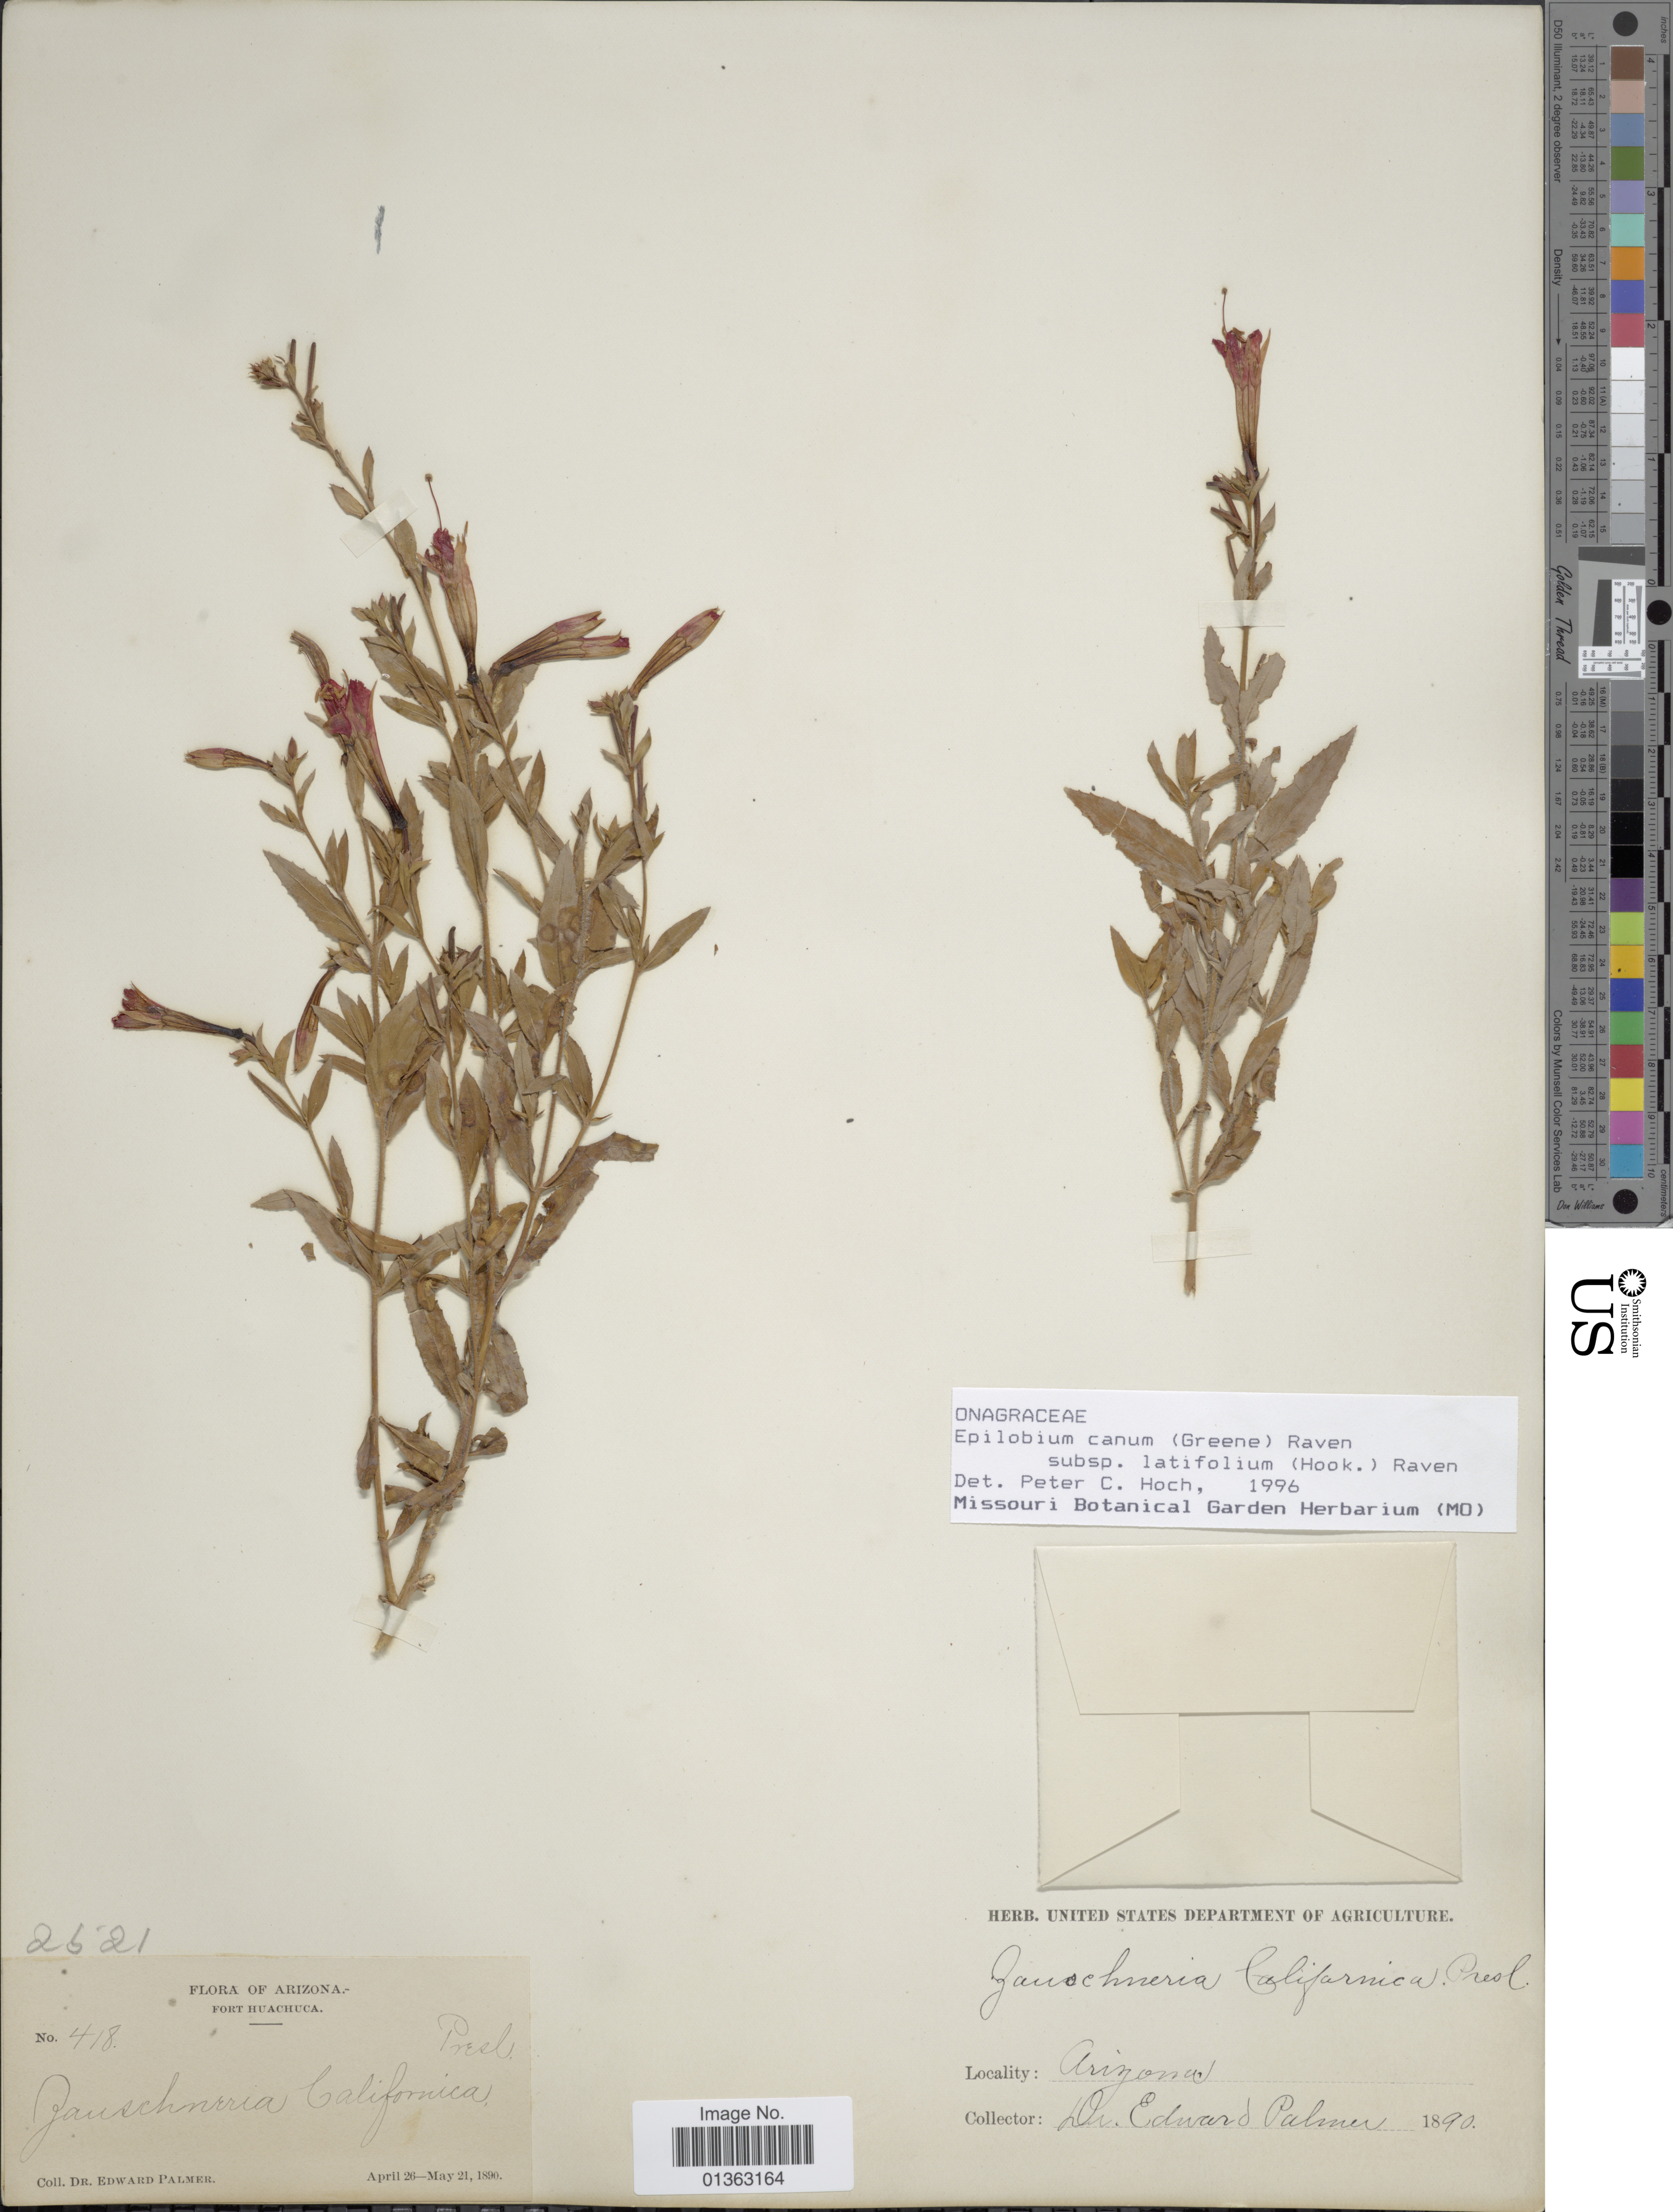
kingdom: Plantae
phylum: Tracheophyta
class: Magnoliopsida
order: Myrtales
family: Onagraceae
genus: Epilobium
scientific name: Epilobium canum subsp. latifolium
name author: (Hook.) P.H. Raven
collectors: E. Palmer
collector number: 418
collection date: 1890-04-26/1890-05-21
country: United States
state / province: Arizona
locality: Fort Huachuaca.